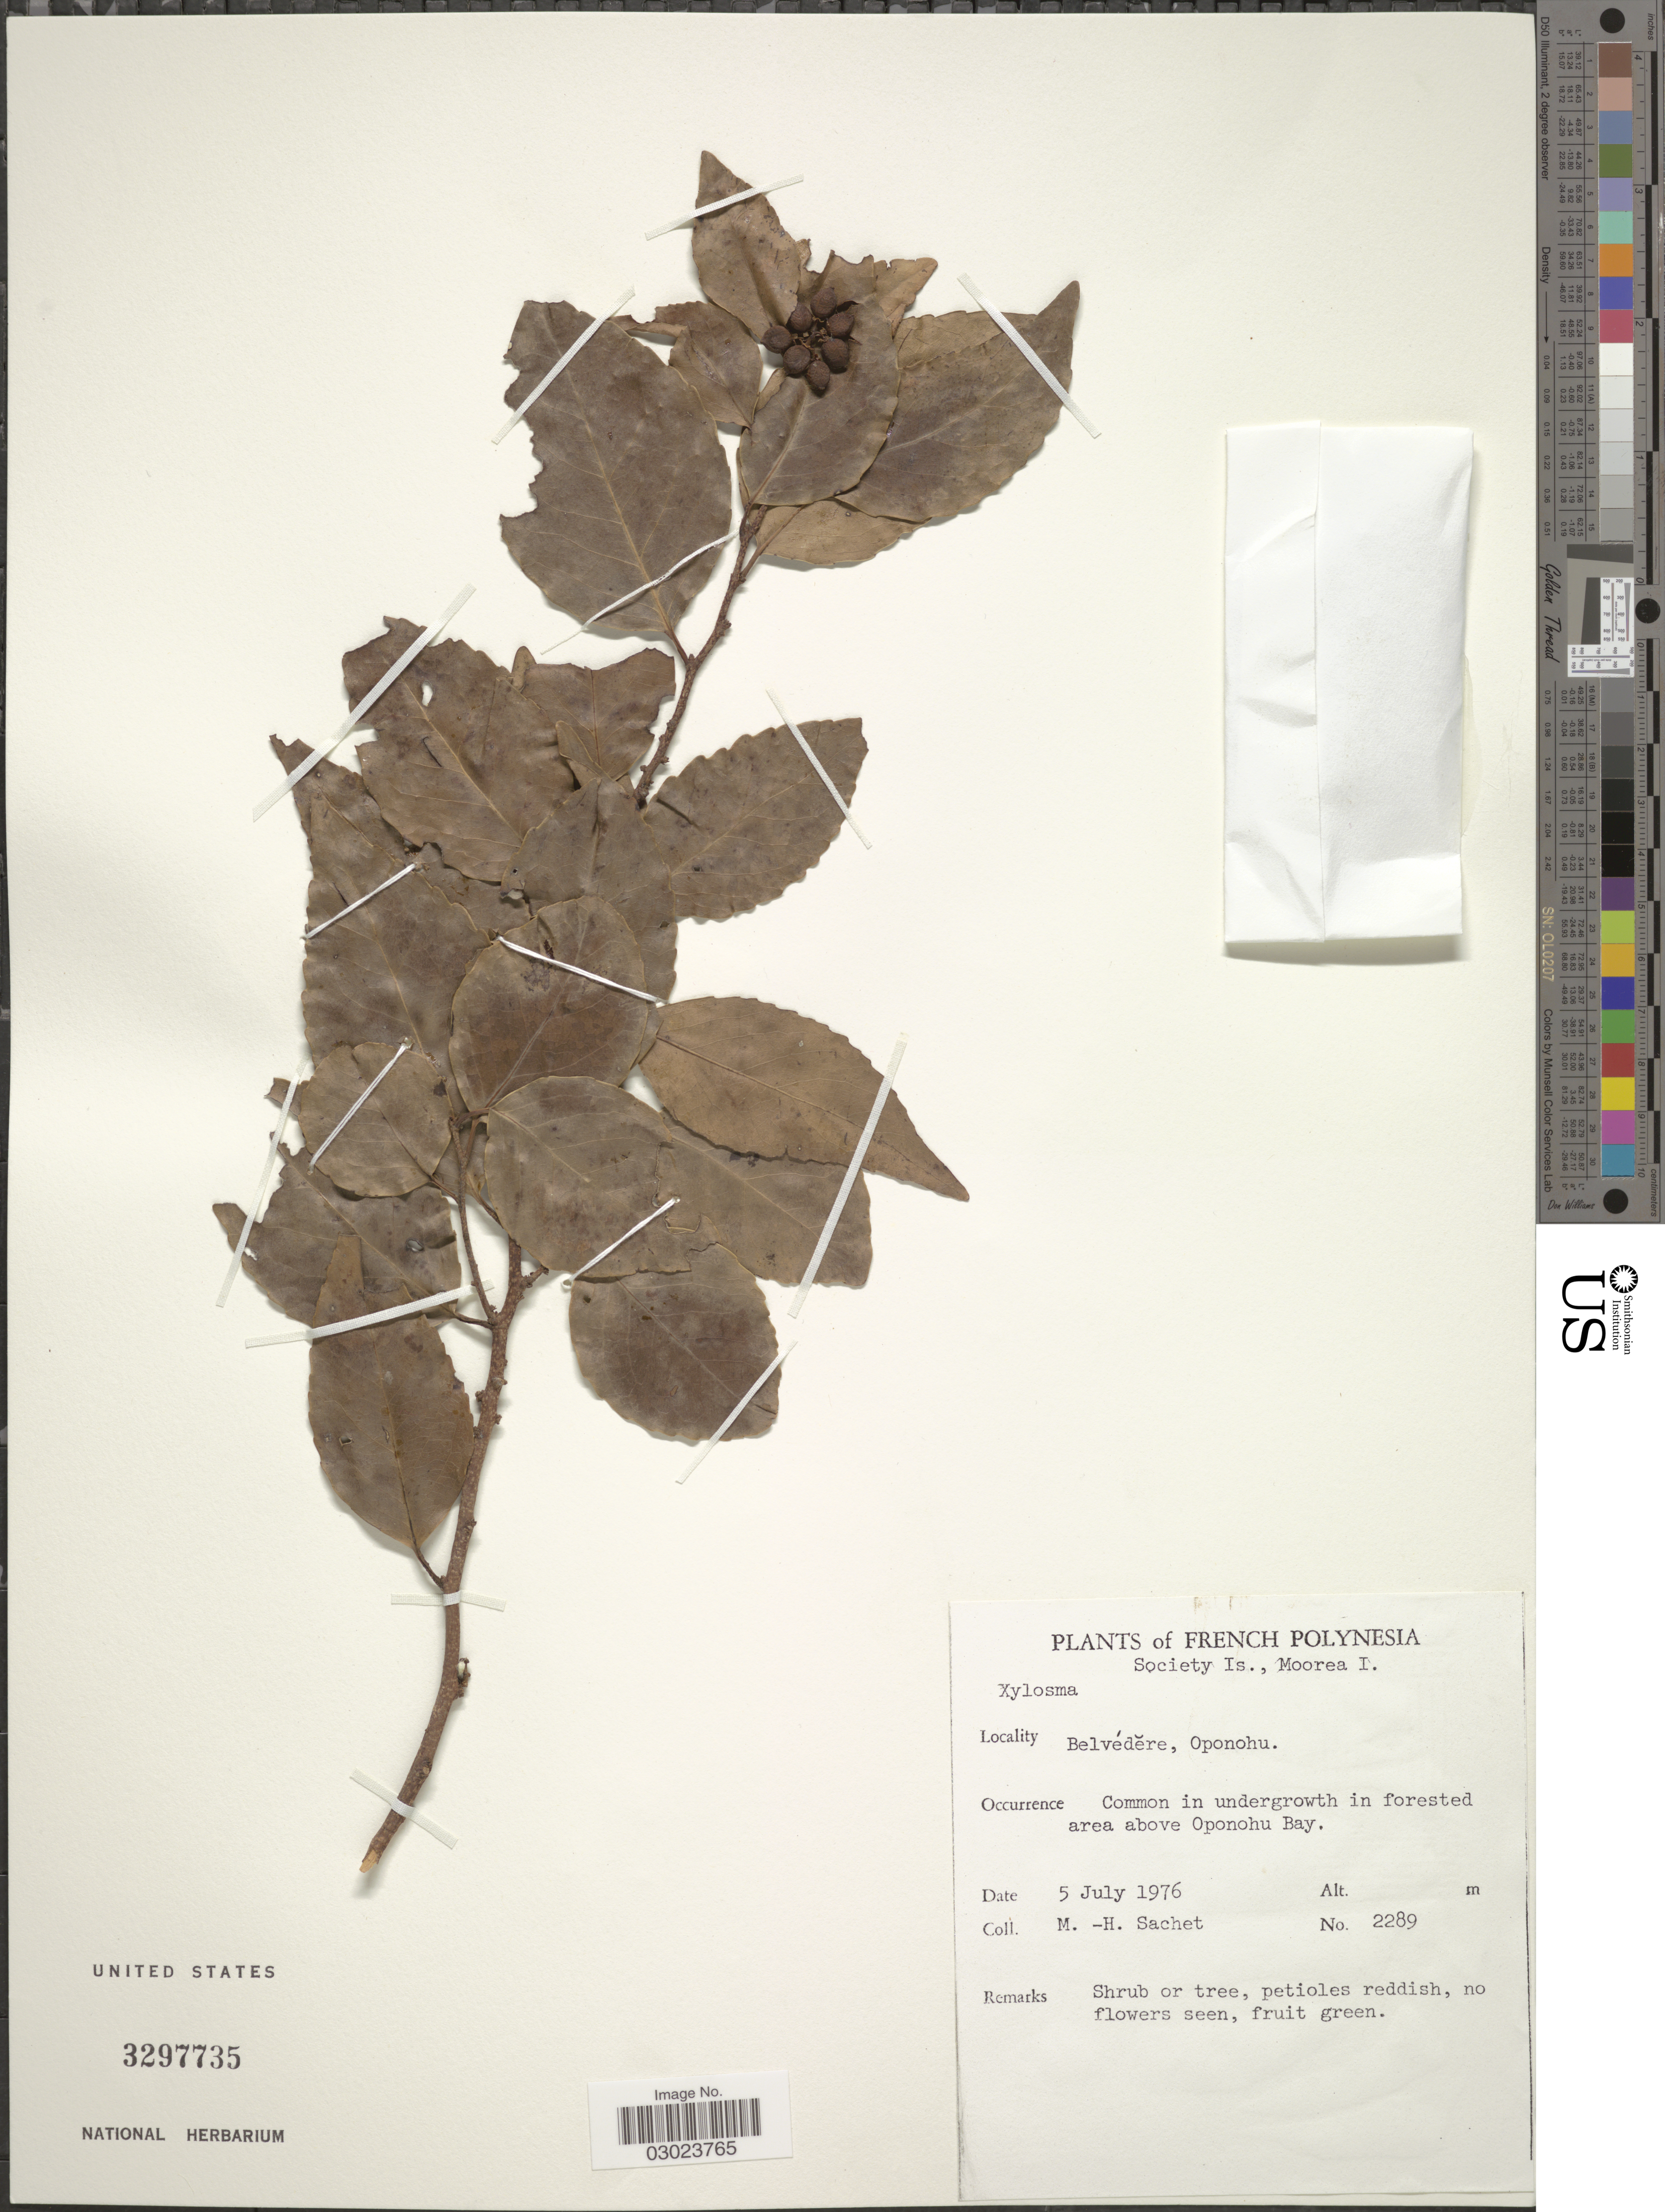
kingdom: Plantae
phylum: Tracheophyta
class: Magnoliopsida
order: Malpighiales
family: Salicaceae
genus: Xylosma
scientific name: Xylosma sp.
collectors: M.-H. Sachet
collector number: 2289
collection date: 1976-07-05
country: French Polynesia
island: Moorea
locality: Society Is., Moorea I. Belvéděre, Oponohu. Common in undergrowth in forested area above Oponohu Bay.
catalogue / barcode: US 3297735